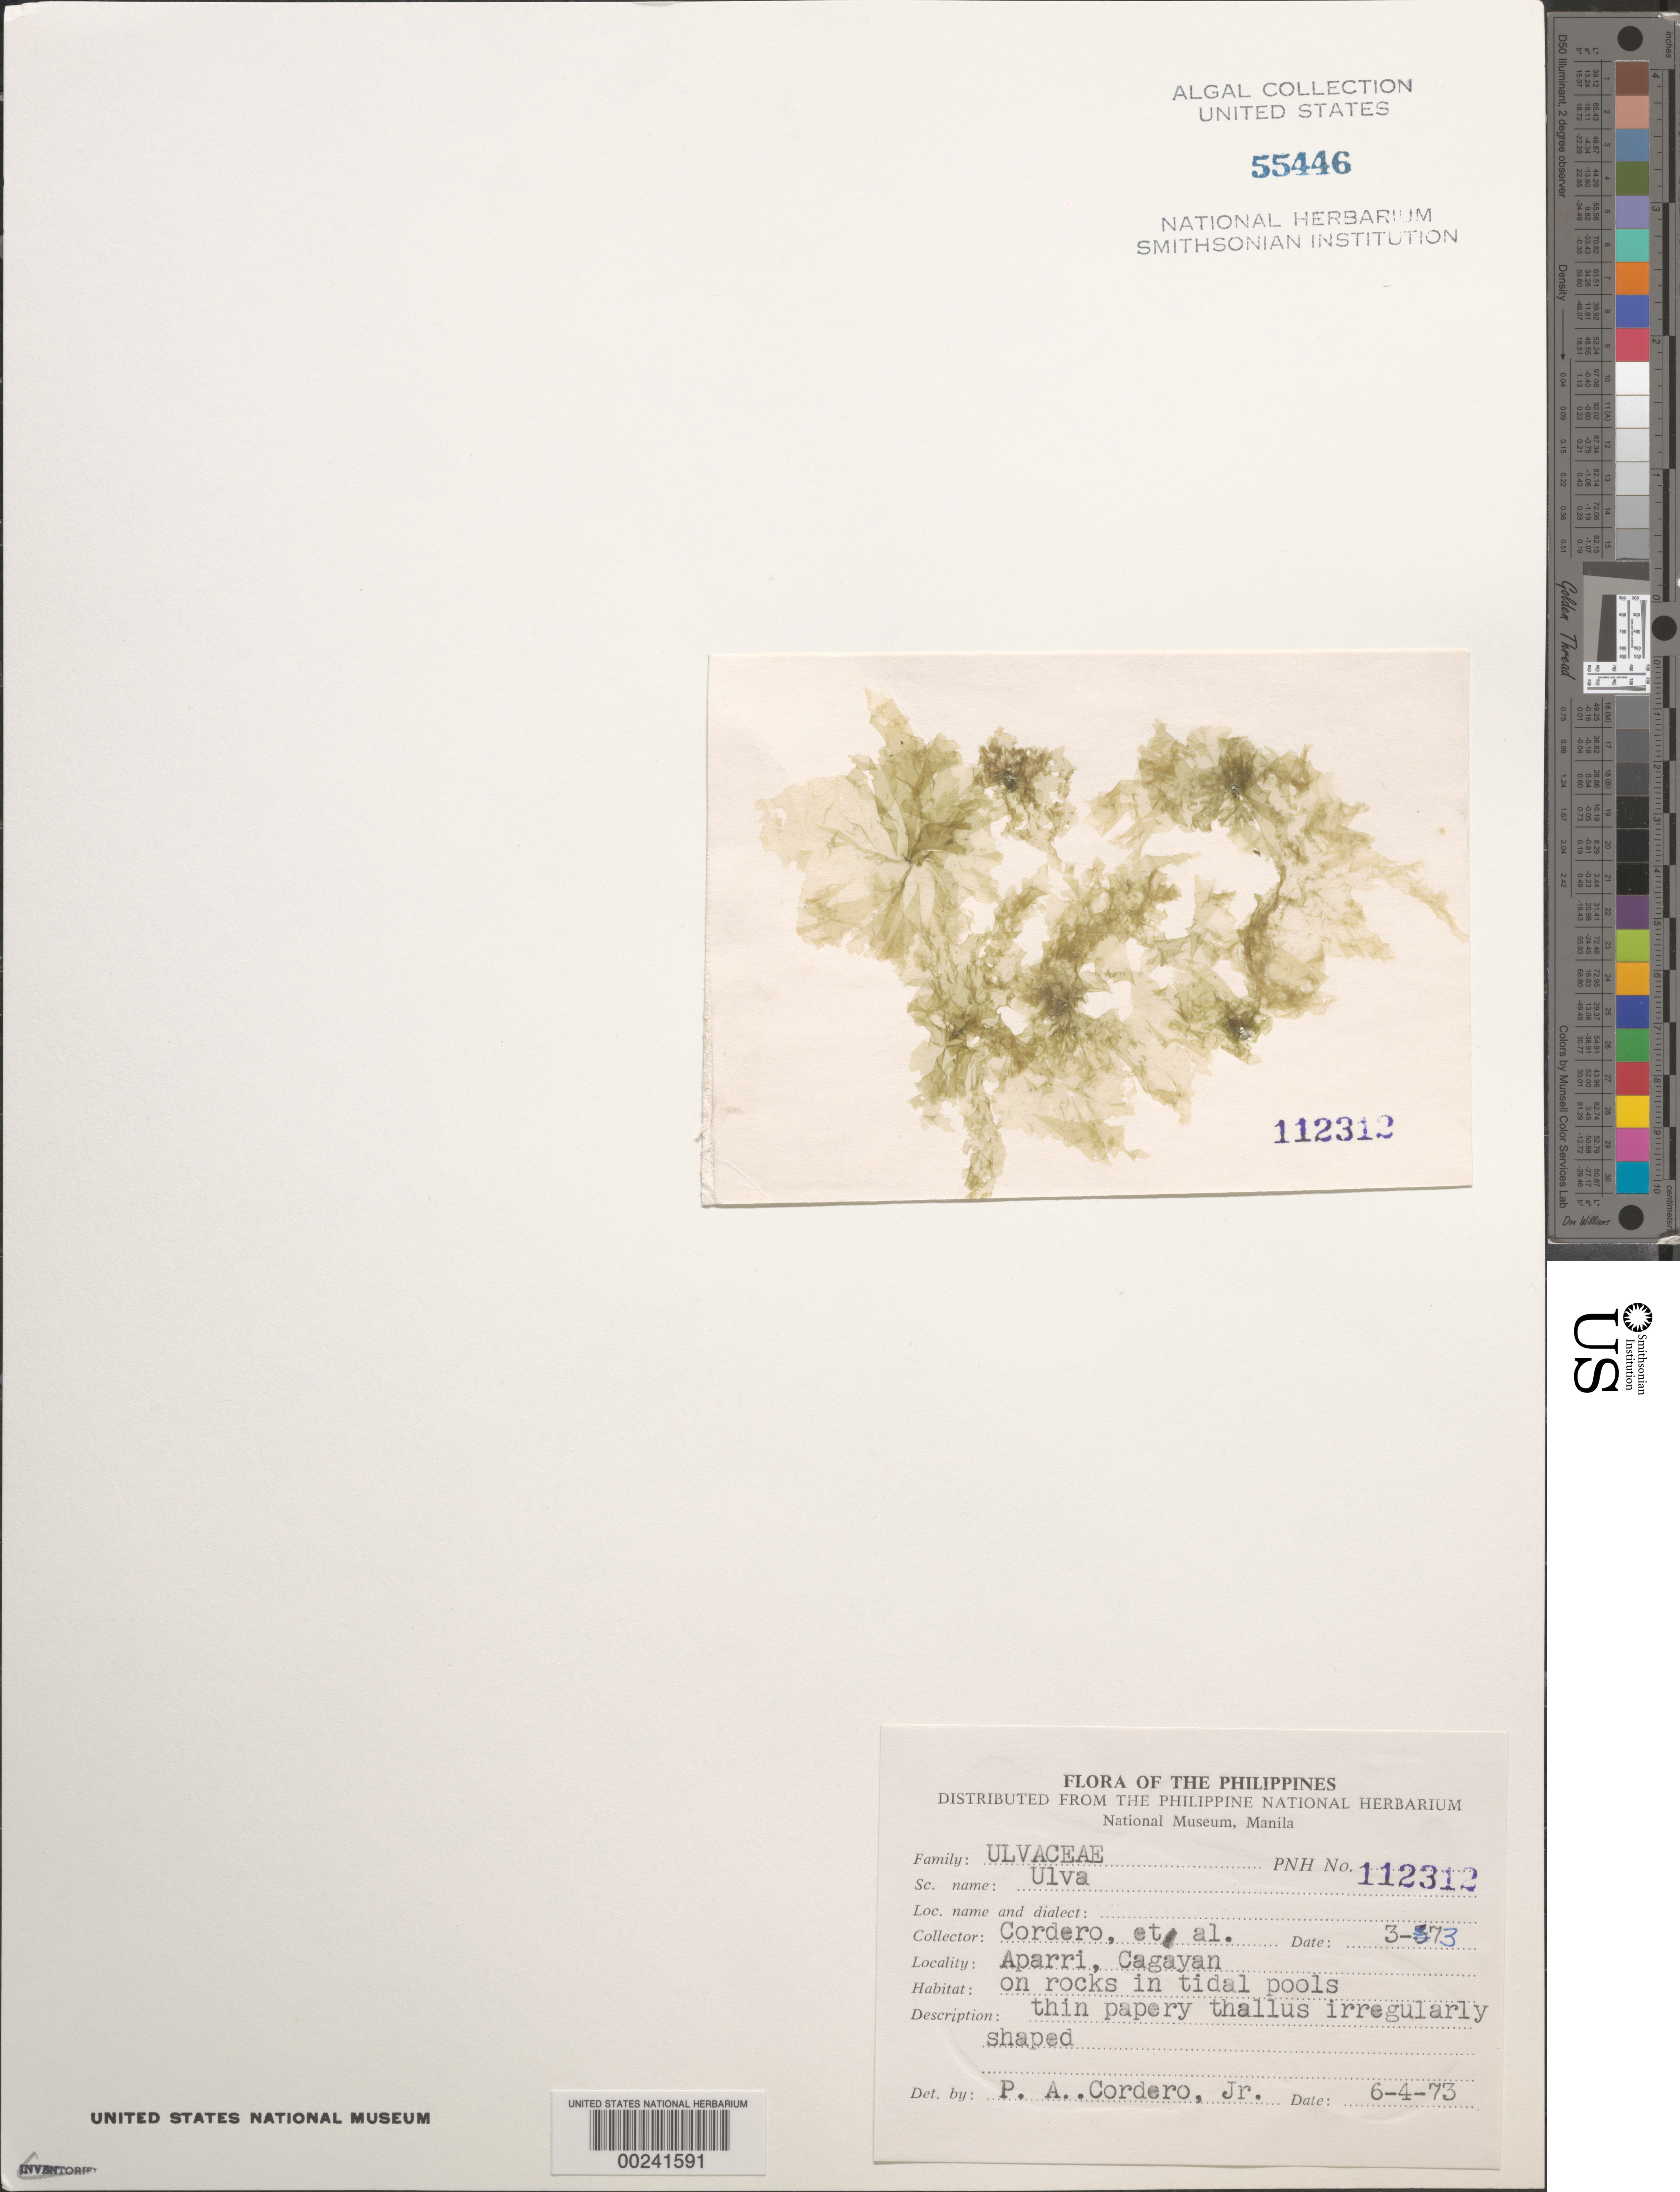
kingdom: Plantae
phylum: Chlorophyta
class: Ulvophyceae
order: Ulvales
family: Ulvaceae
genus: Ulva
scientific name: Ulva sp.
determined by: Cordero, P. A., Jr.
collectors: P. A. Cordero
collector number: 112312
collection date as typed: Mar 1973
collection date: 1973-03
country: Philippines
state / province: Cagayan Valley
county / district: Cagayan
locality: Cagayan, aparri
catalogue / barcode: US 55446